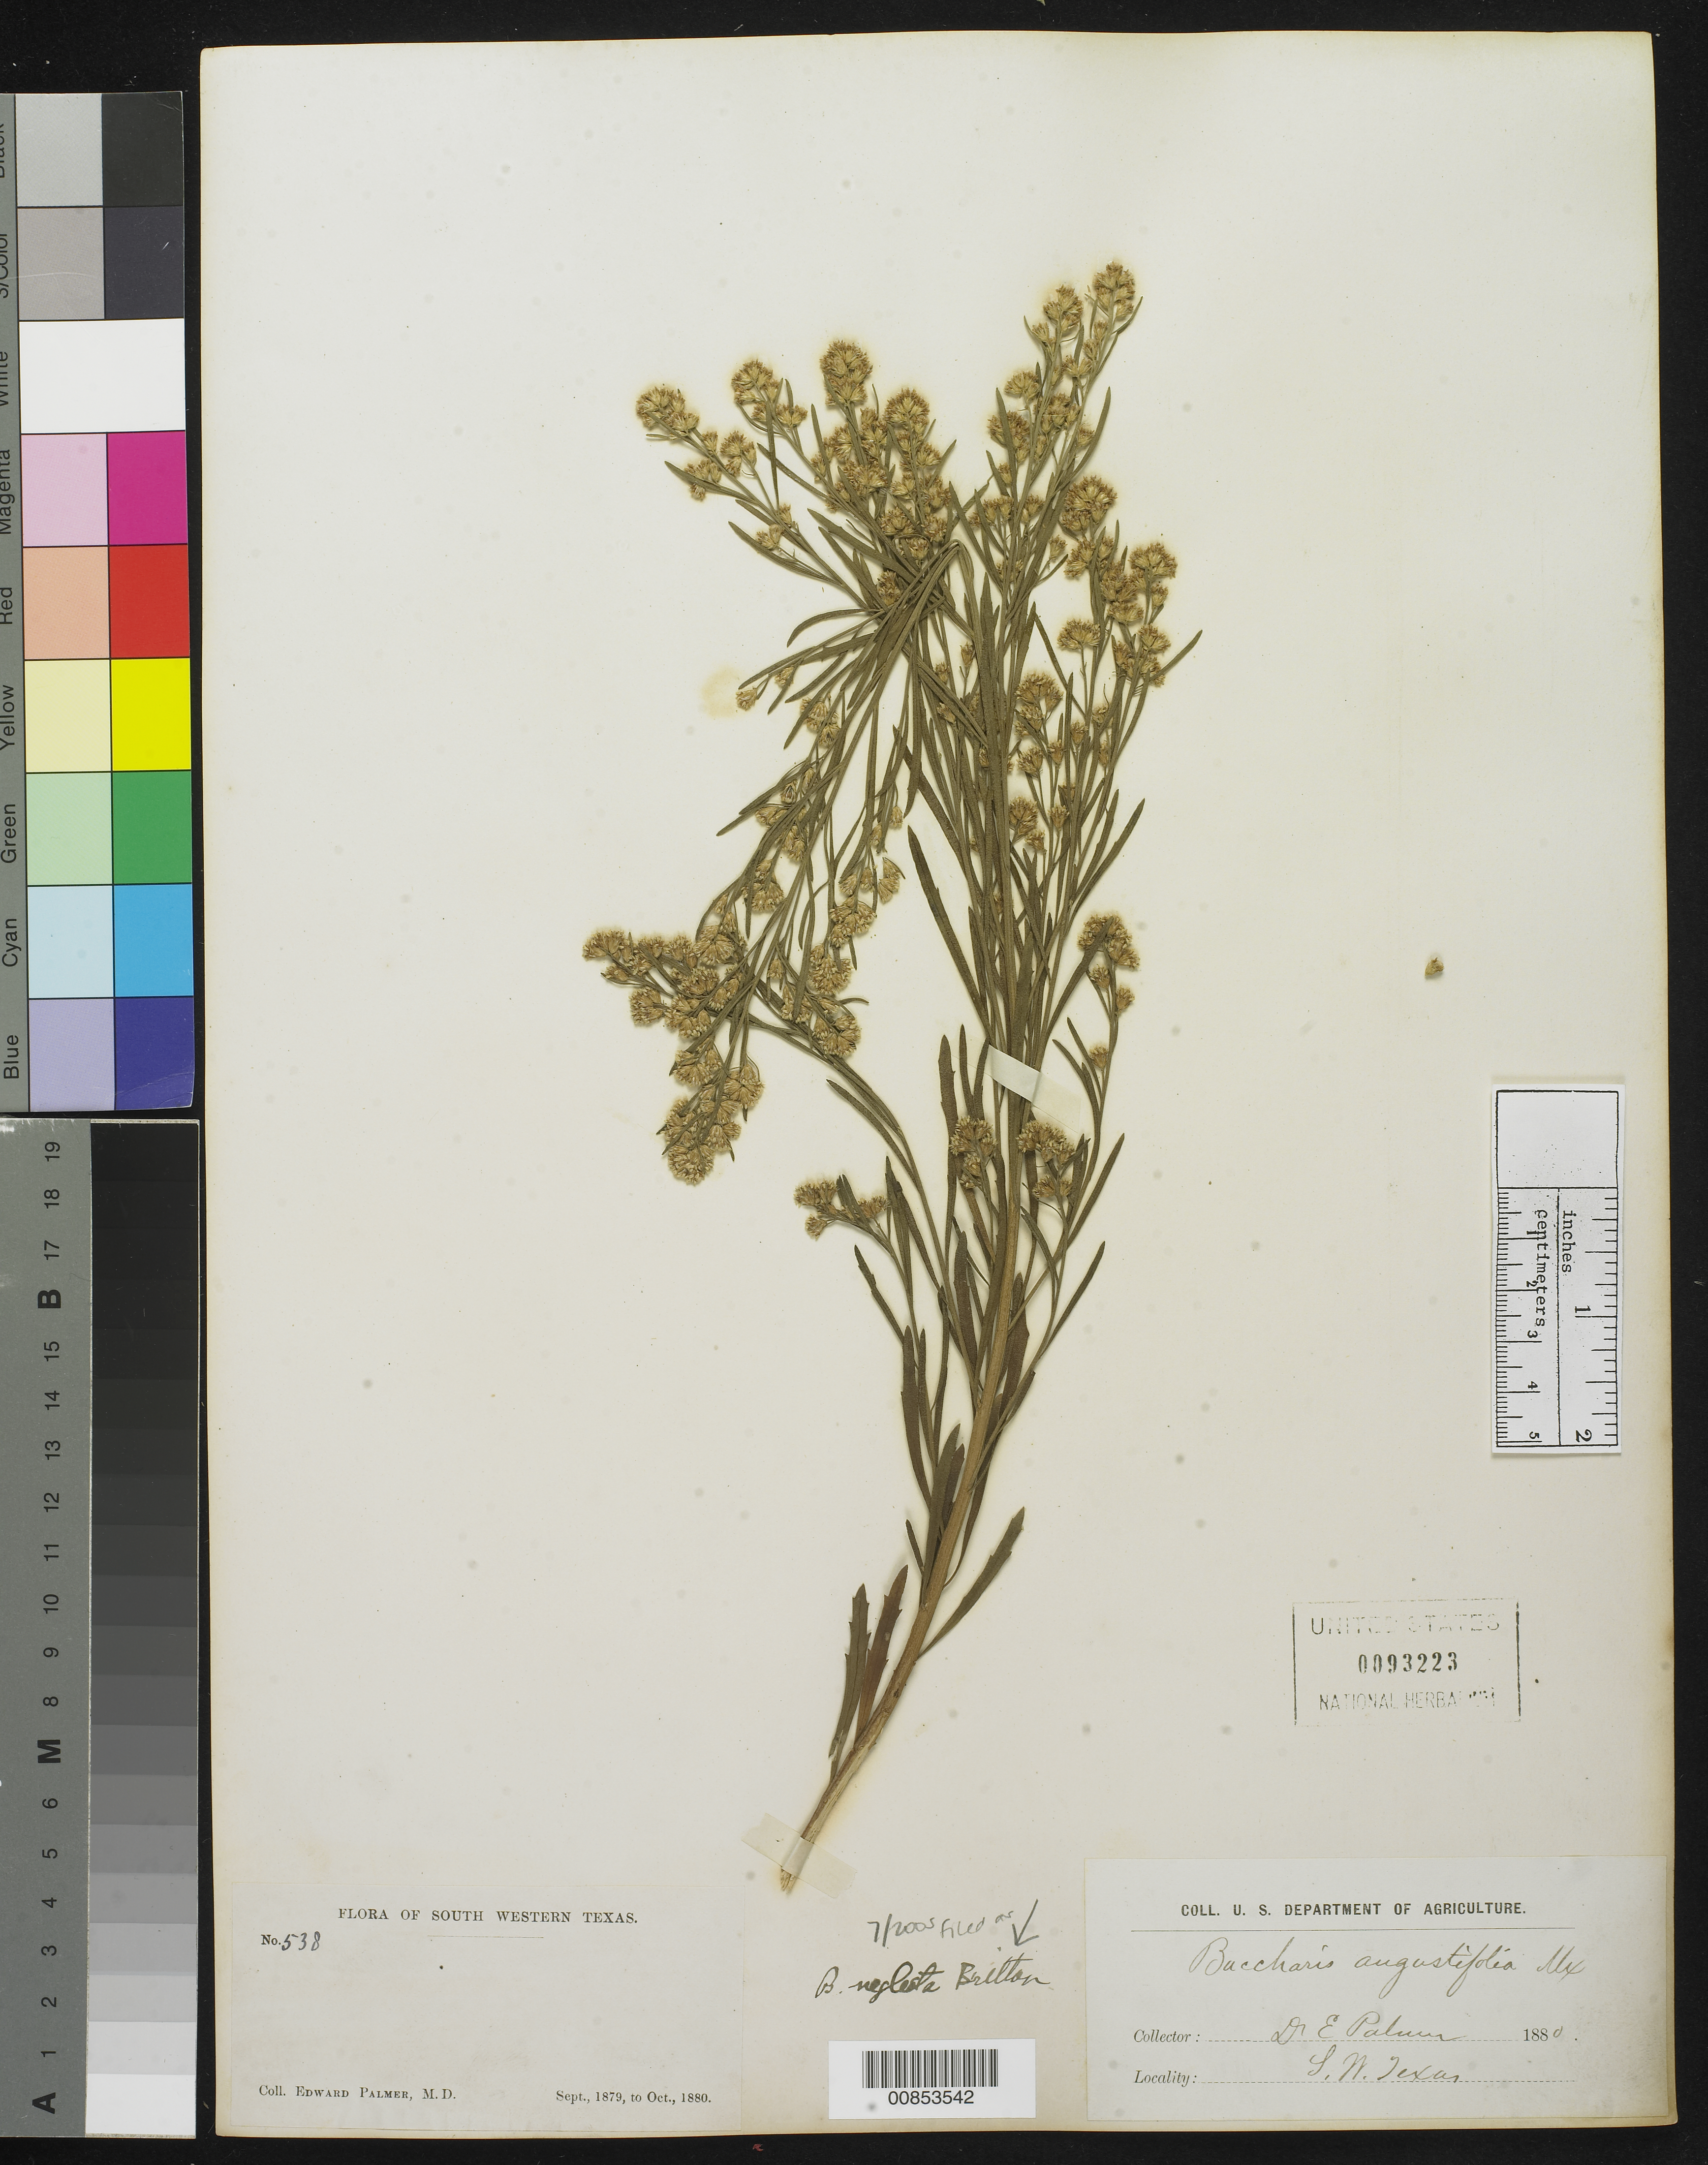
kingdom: Plantae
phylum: Tracheophyta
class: Magnoliopsida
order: Asterales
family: Asteraceae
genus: Baccharis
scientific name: Baccharis neglecta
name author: Britton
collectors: E. Palmer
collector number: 538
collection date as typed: Sep 1879 to -- Oct 1880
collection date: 1879-09/1880-10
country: United States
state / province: Texas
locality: South Western Texas.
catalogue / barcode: US 93223